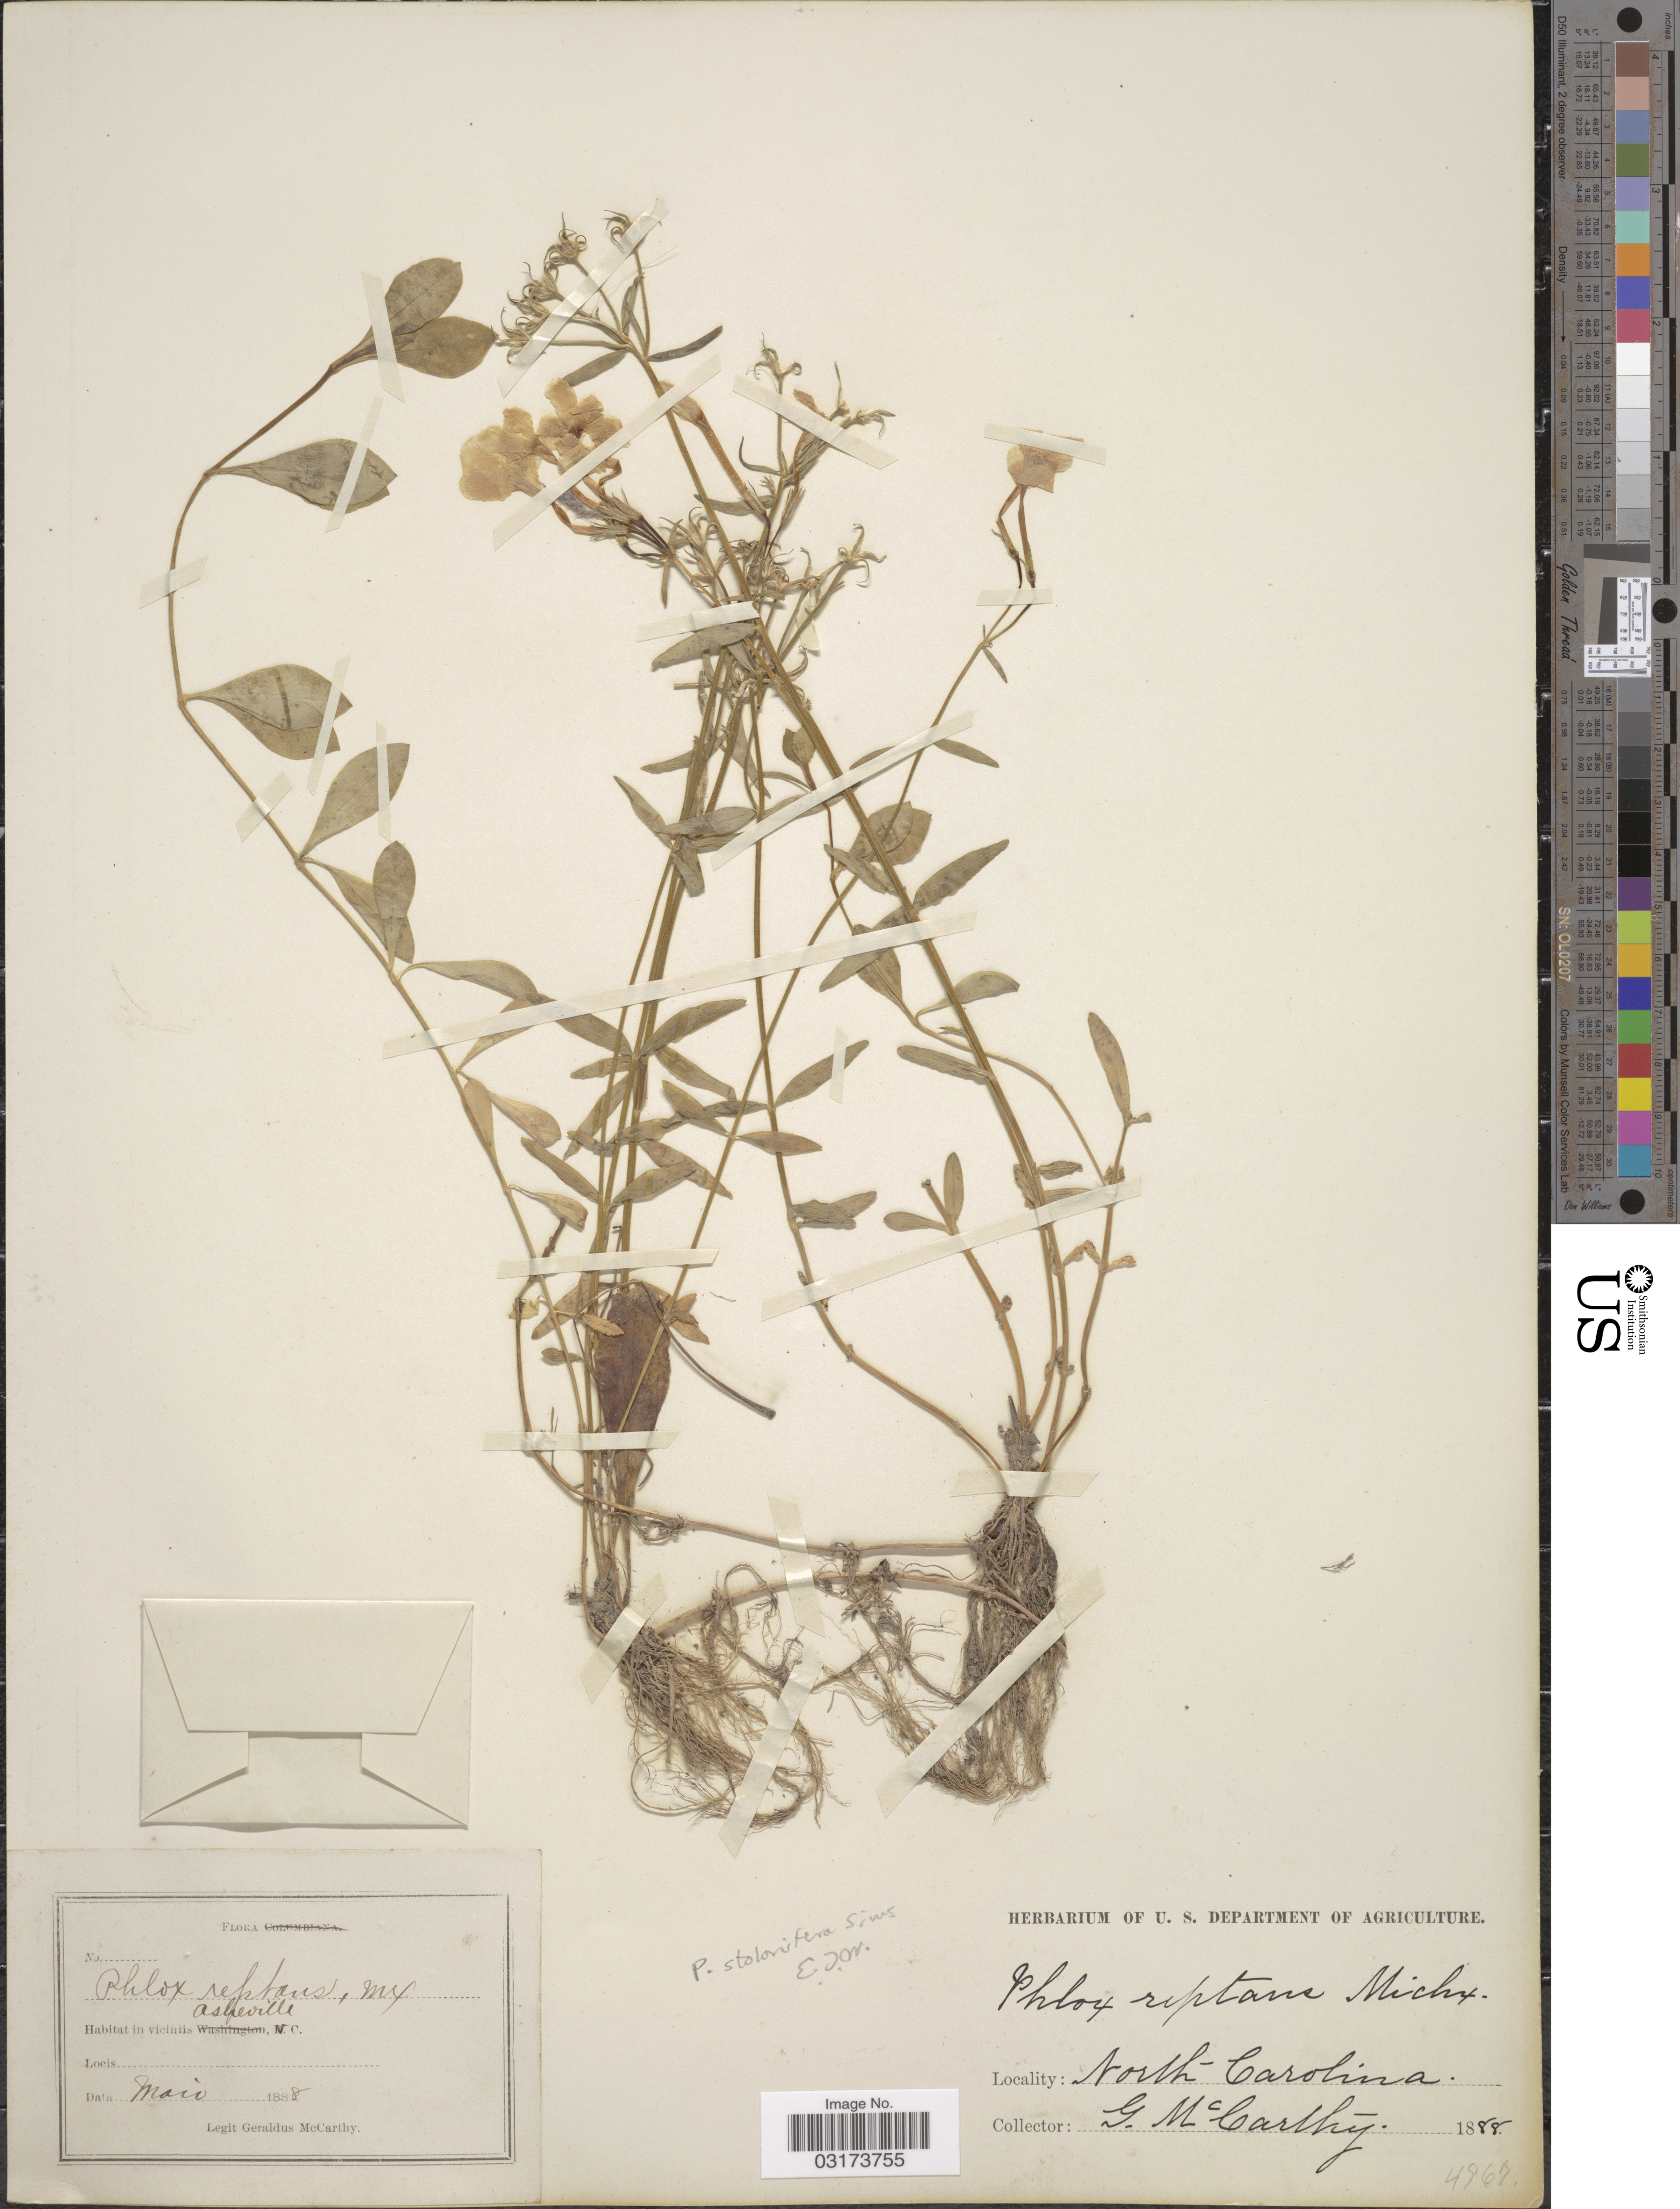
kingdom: Plantae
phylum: Tracheophyta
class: Magnoliopsida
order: Ericales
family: Polemoniaceae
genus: Phlox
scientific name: Phlox stolonifera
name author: Sims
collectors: M. McCarthy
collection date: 1888-05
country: United States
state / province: North Carolina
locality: In viciniis Asheville.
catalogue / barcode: US 103208